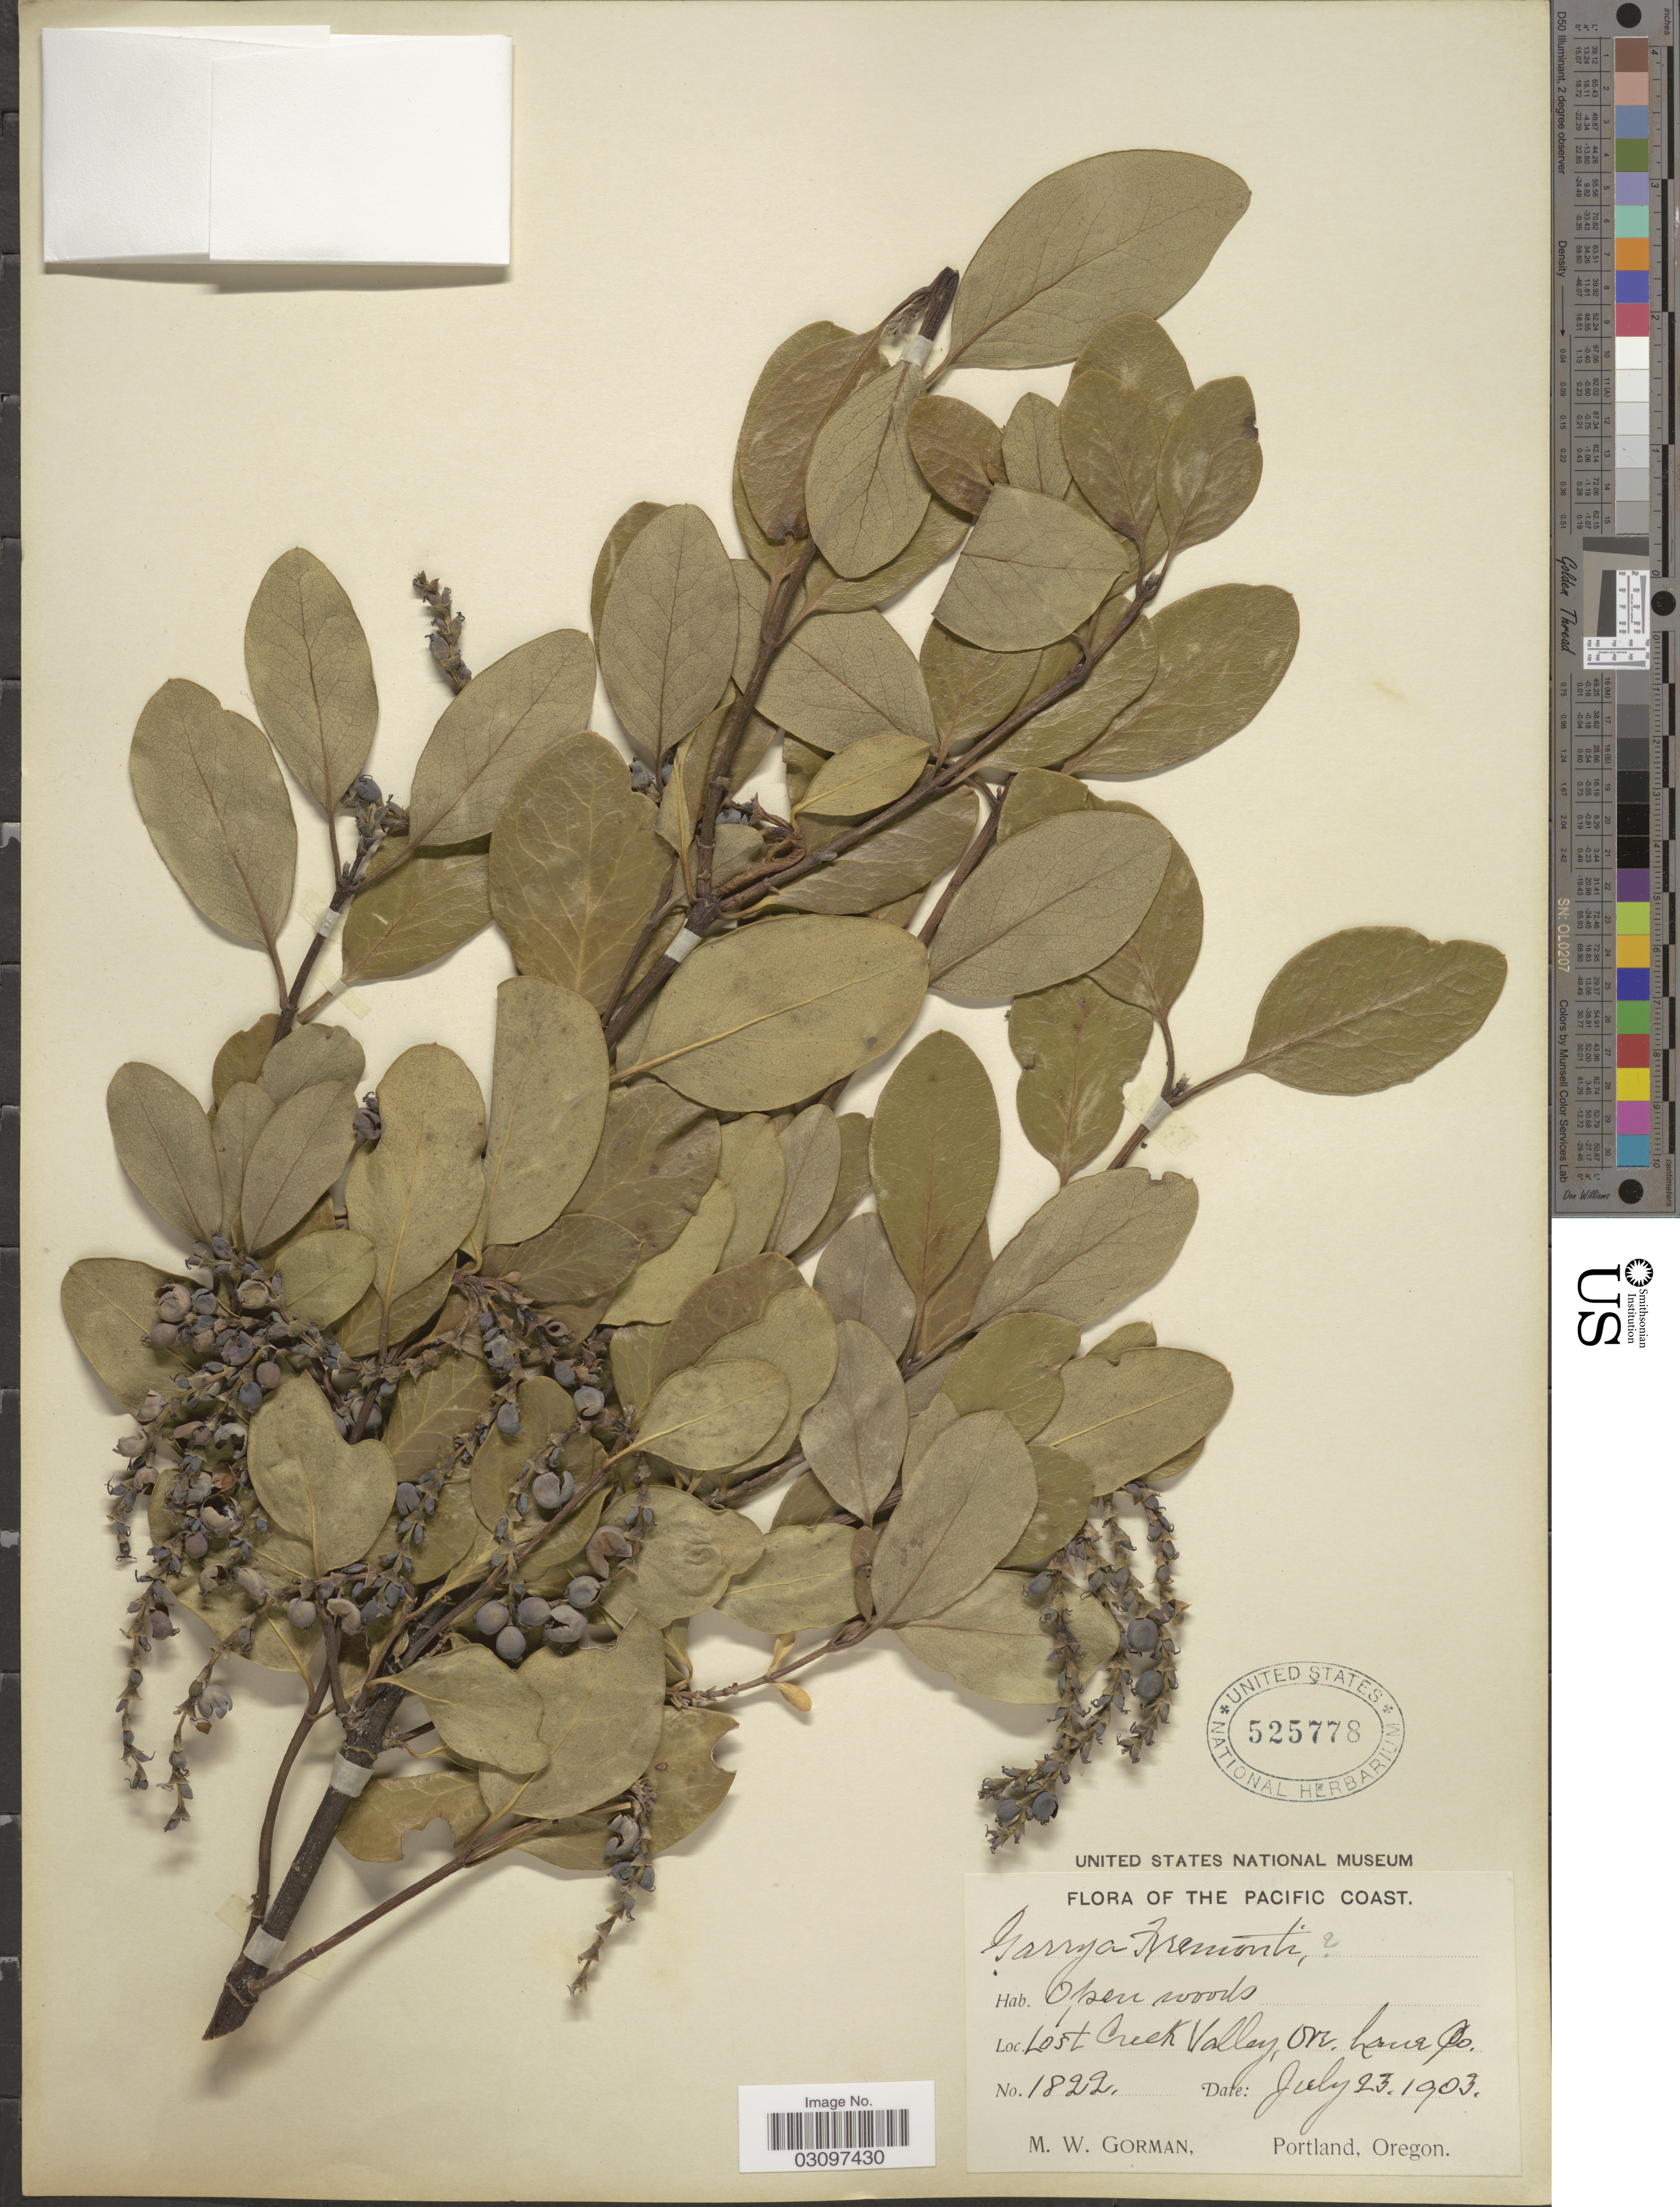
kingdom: Plantae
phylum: Tracheophyta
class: Magnoliopsida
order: Garryales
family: Garryaceae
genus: Garrya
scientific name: Garrya fremontii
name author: Torr.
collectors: M. W. Gorman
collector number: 1822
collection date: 1903-07-23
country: United States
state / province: Oregon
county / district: Lane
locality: The Pacific Coast. Lost Creek Valley, Or. Lane Co. Portland [unsure placement].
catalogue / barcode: US 525778